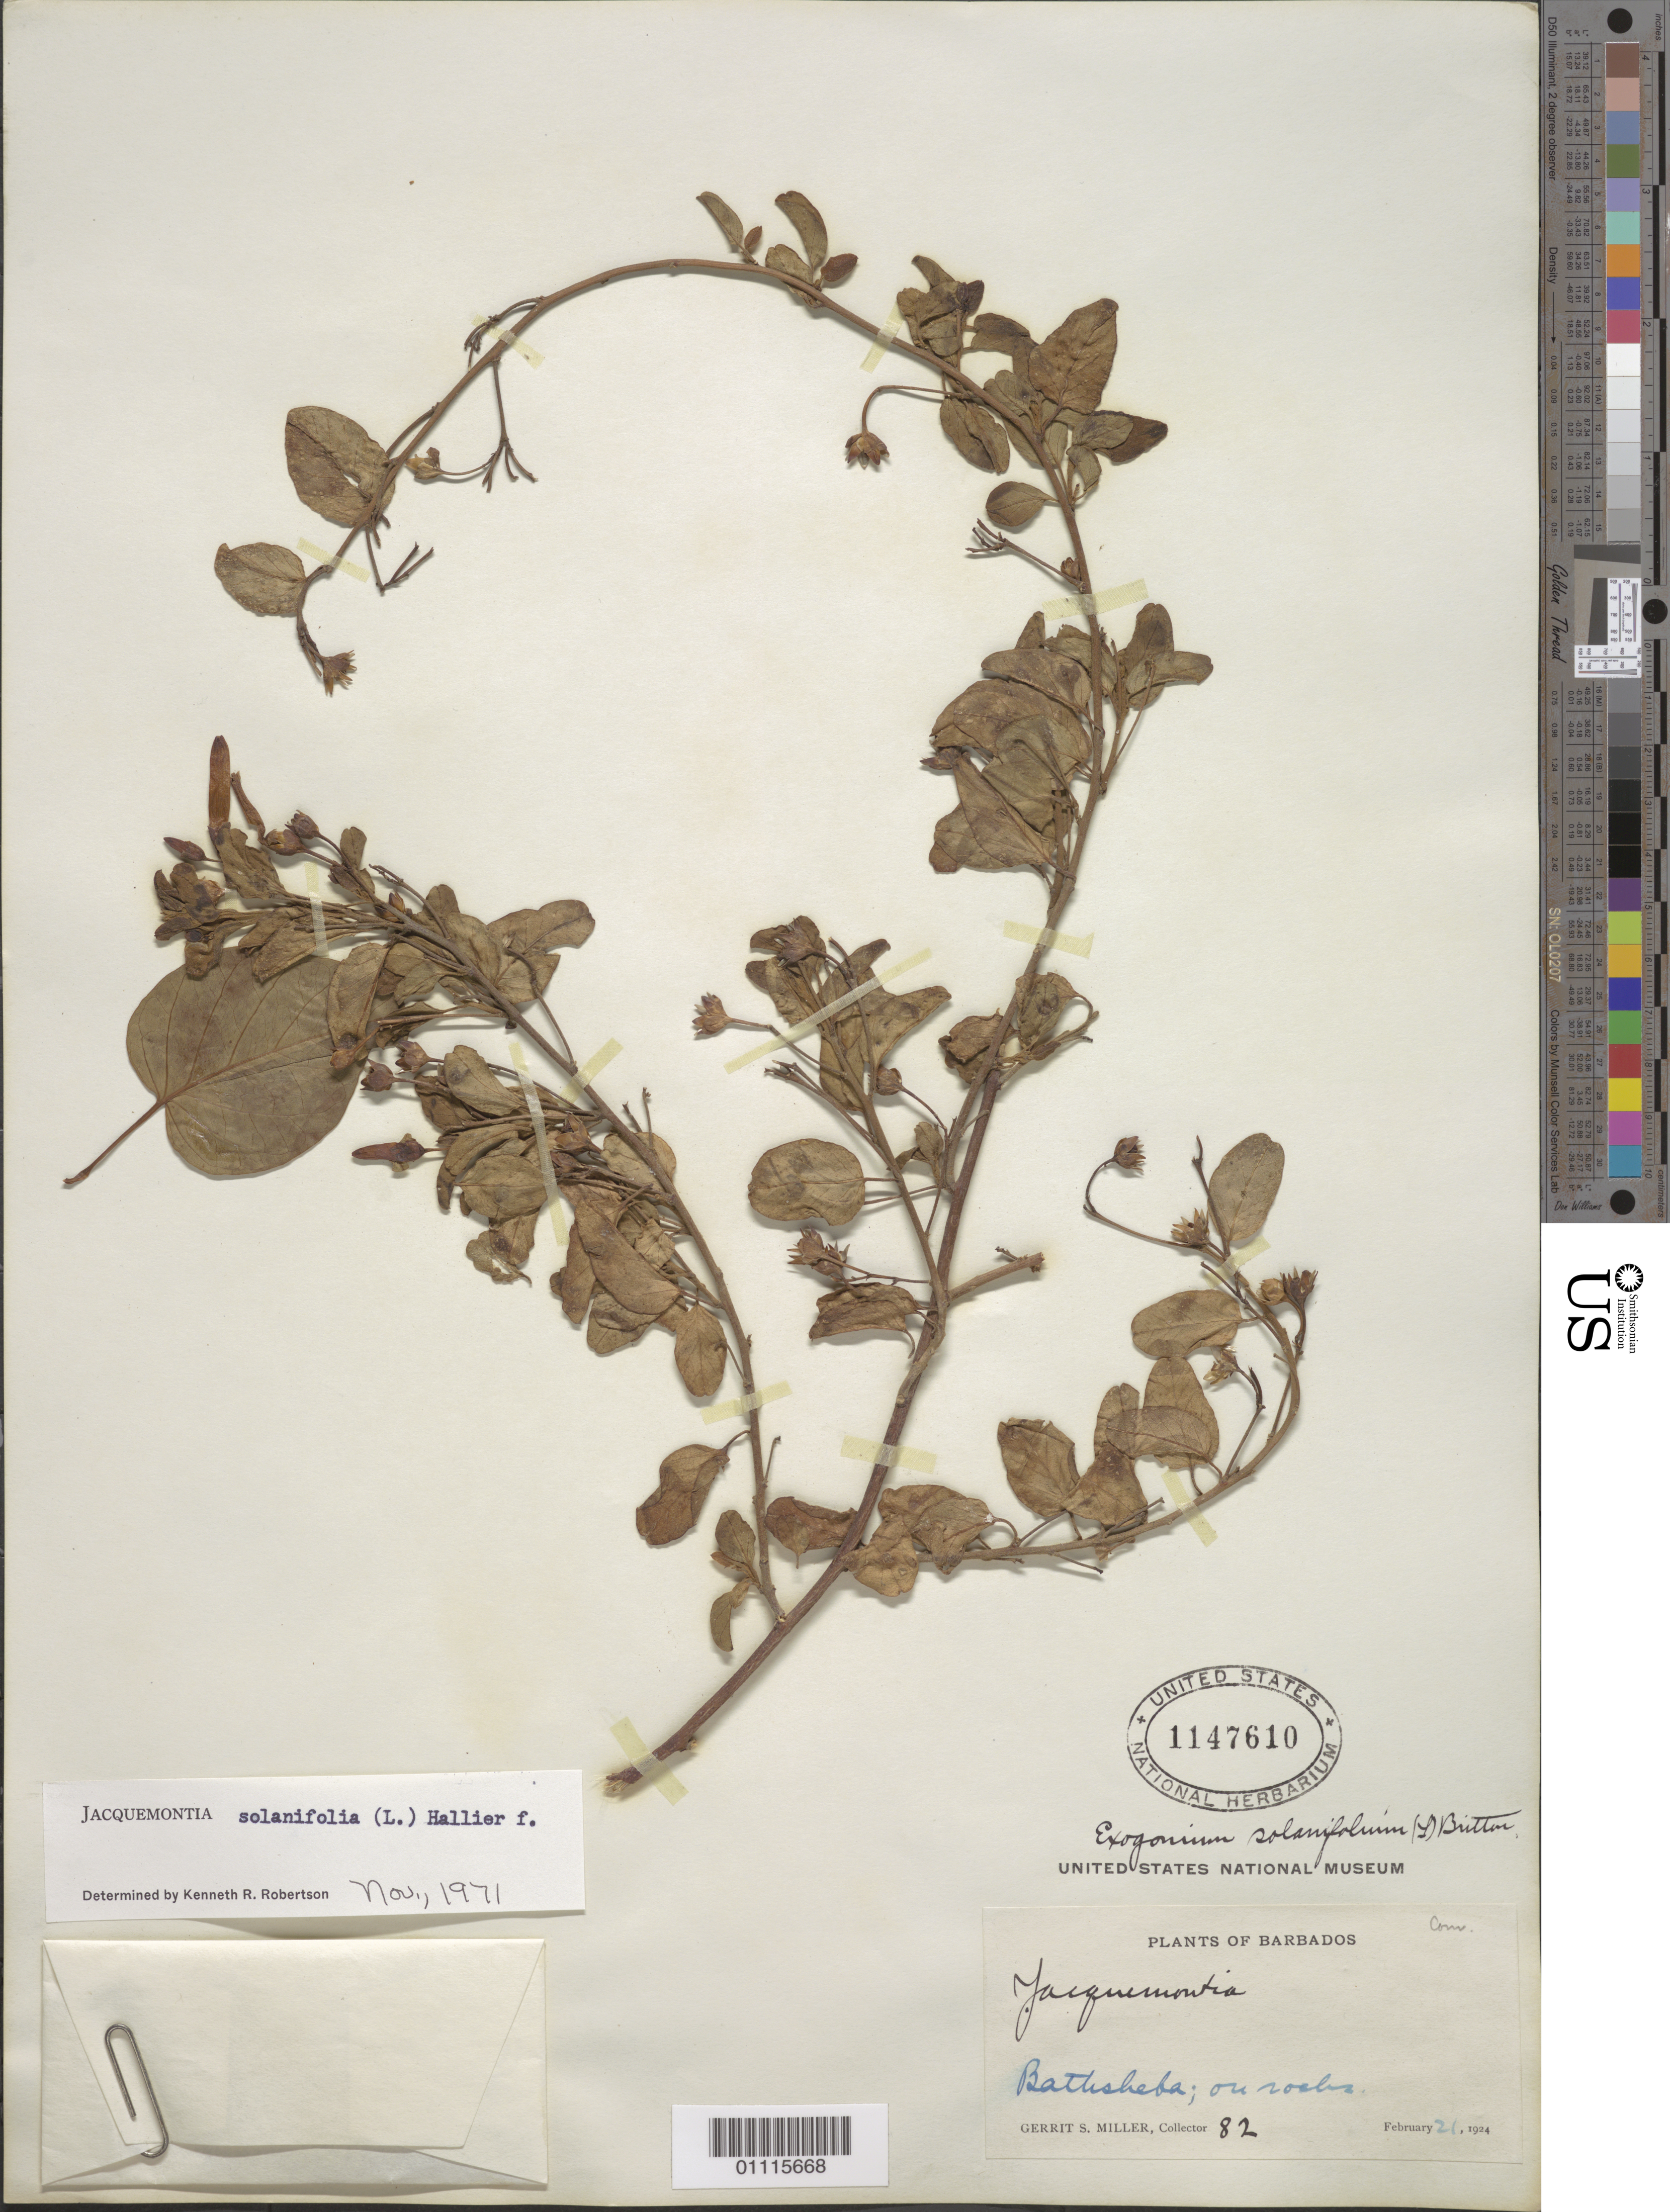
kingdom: Plantae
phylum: Tracheophyta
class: Magnoliopsida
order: Solanales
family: Convolvulaceae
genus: Jacquemontia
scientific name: Jacquemontia solanifolia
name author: (L.) Hallier f.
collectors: G. S. Miller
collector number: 82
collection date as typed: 21 Feb 1924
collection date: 1924-02-21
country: Barbados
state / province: Saint Joseph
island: Barbados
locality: Bathsheba; on roads.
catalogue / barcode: US 1147610